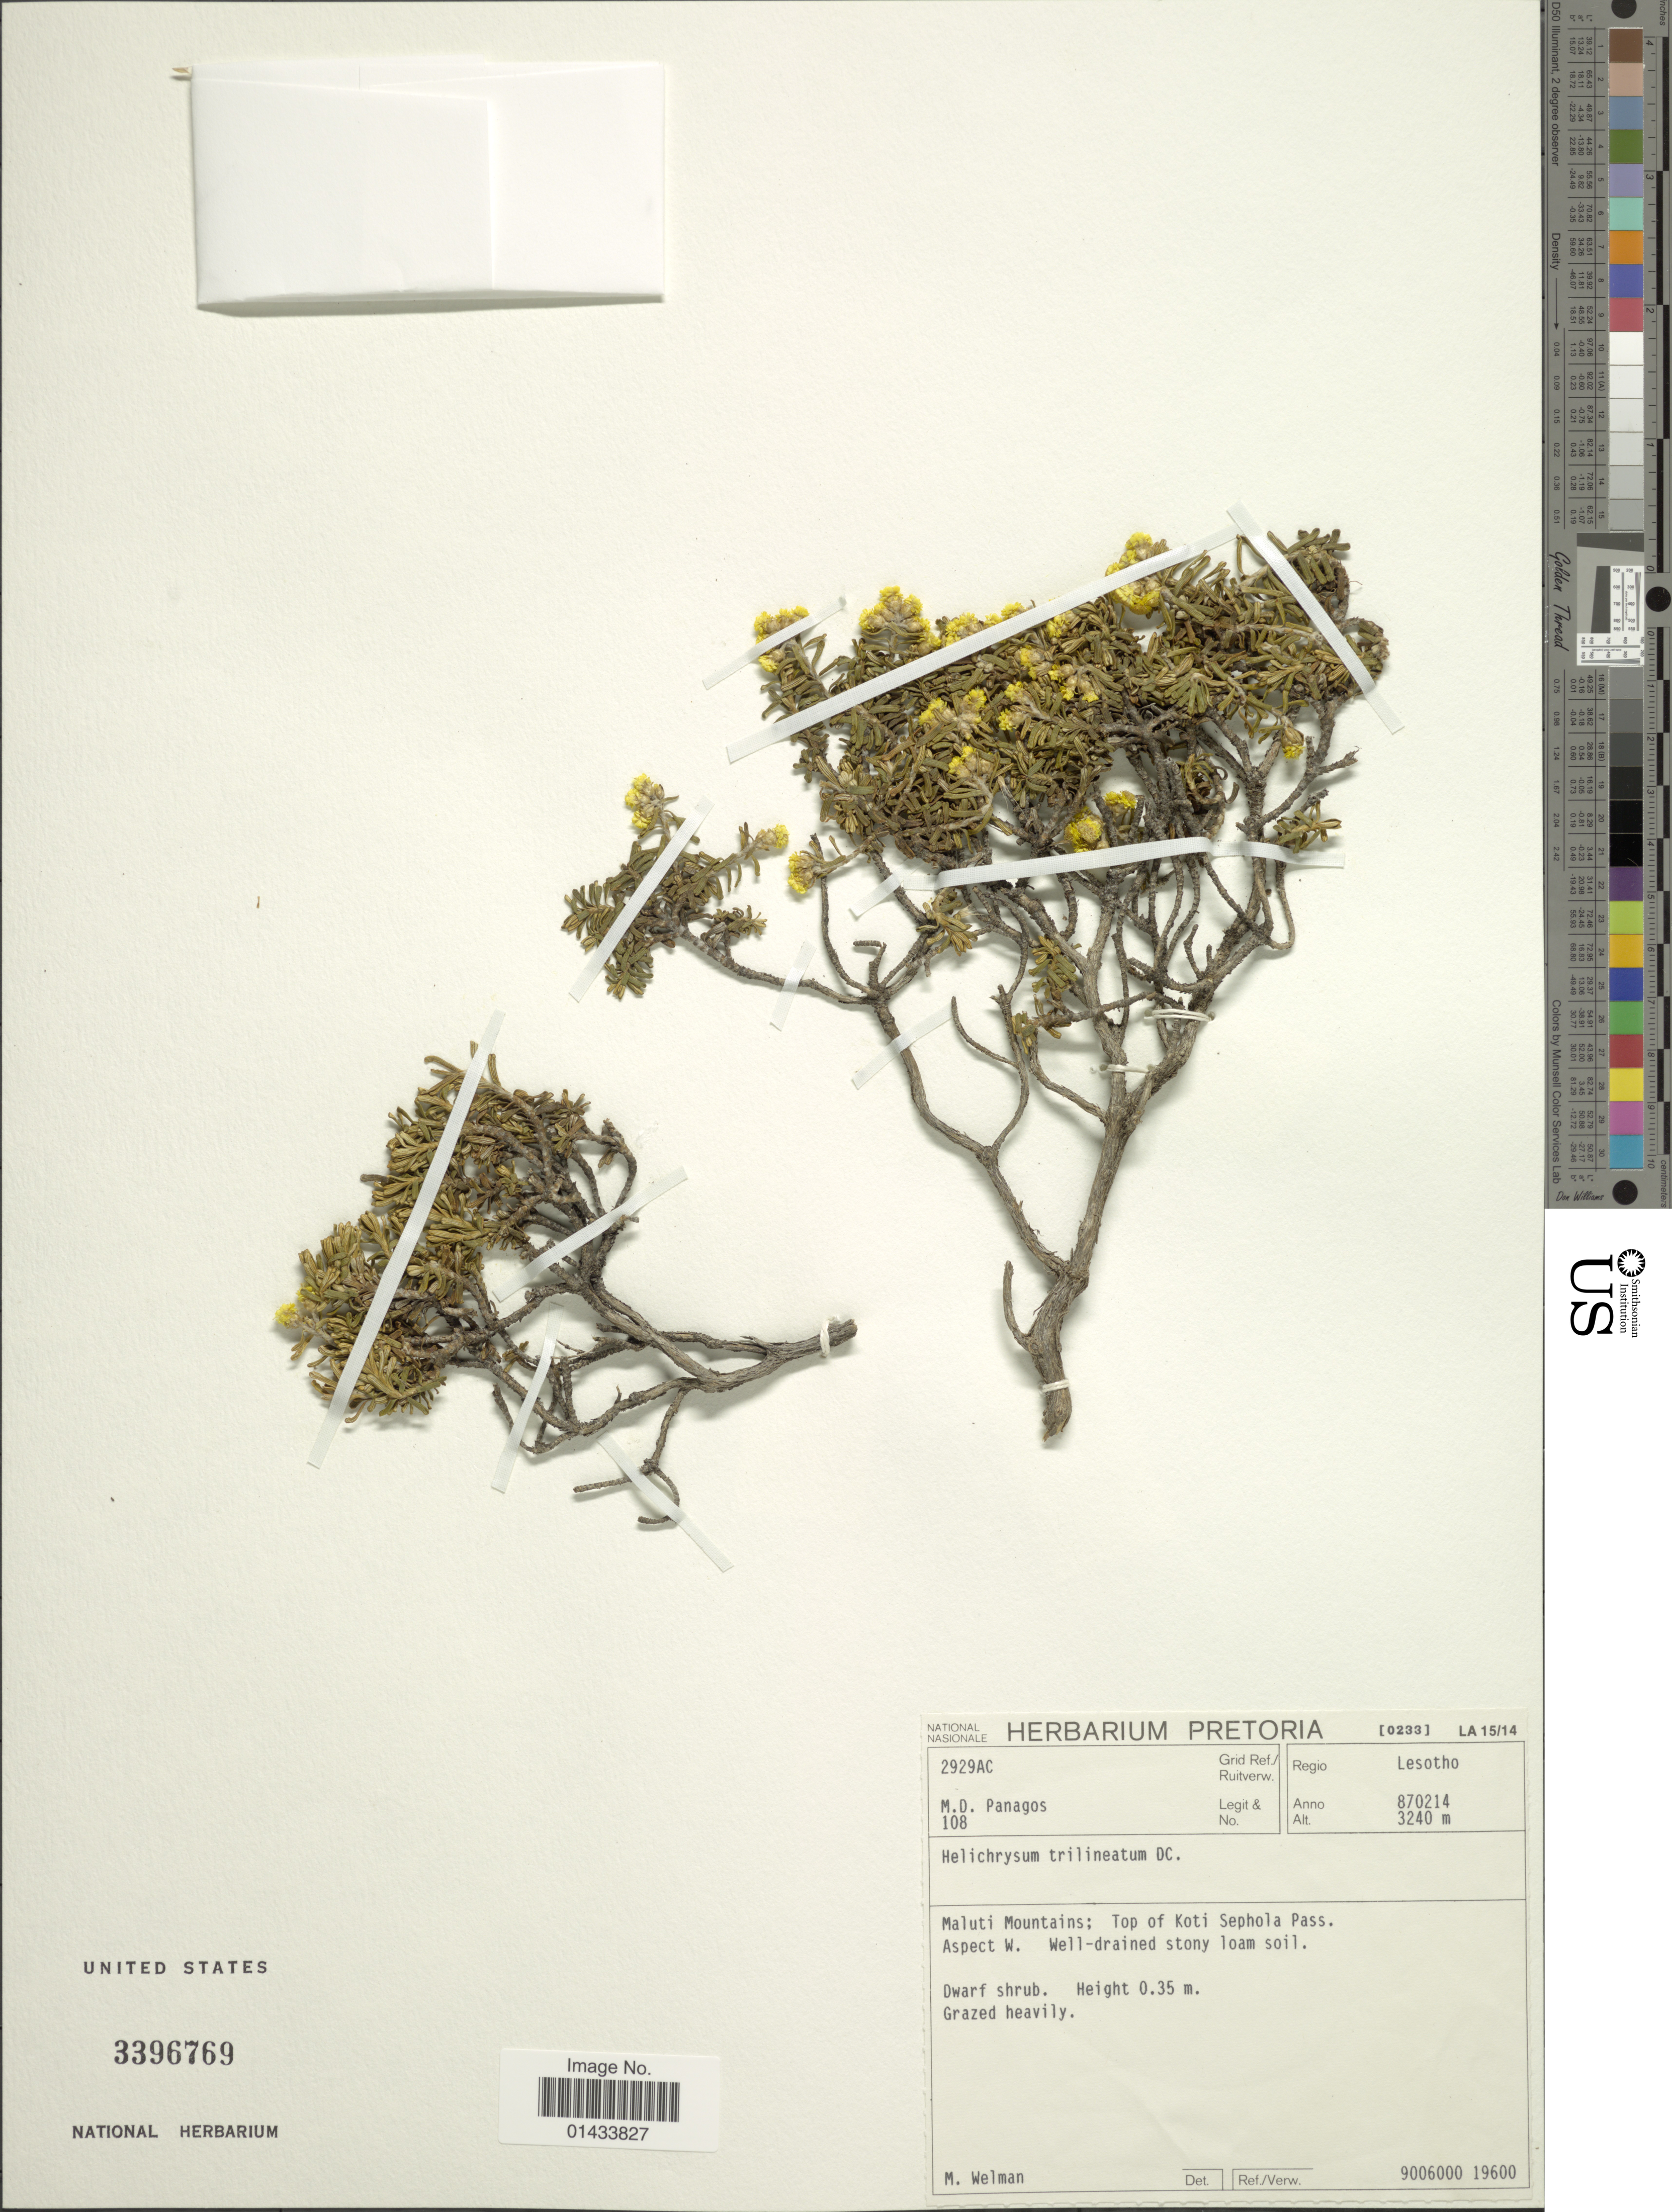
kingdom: Plantae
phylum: Tracheophyta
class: Magnoliopsida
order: Asterales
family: Asteraceae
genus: Helichrysum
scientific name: Helichrysum trilineatum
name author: DC.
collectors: M. Panagos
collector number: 108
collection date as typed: Transcribed d/m/y: 14/2/87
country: Lesotho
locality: Regio Lesotho, Grid Ref./ Ruitverw. 2929AC, Maluti Mountains; Top of Koti Sephola Pass, Aspect W.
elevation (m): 3240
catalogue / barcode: US 3396769